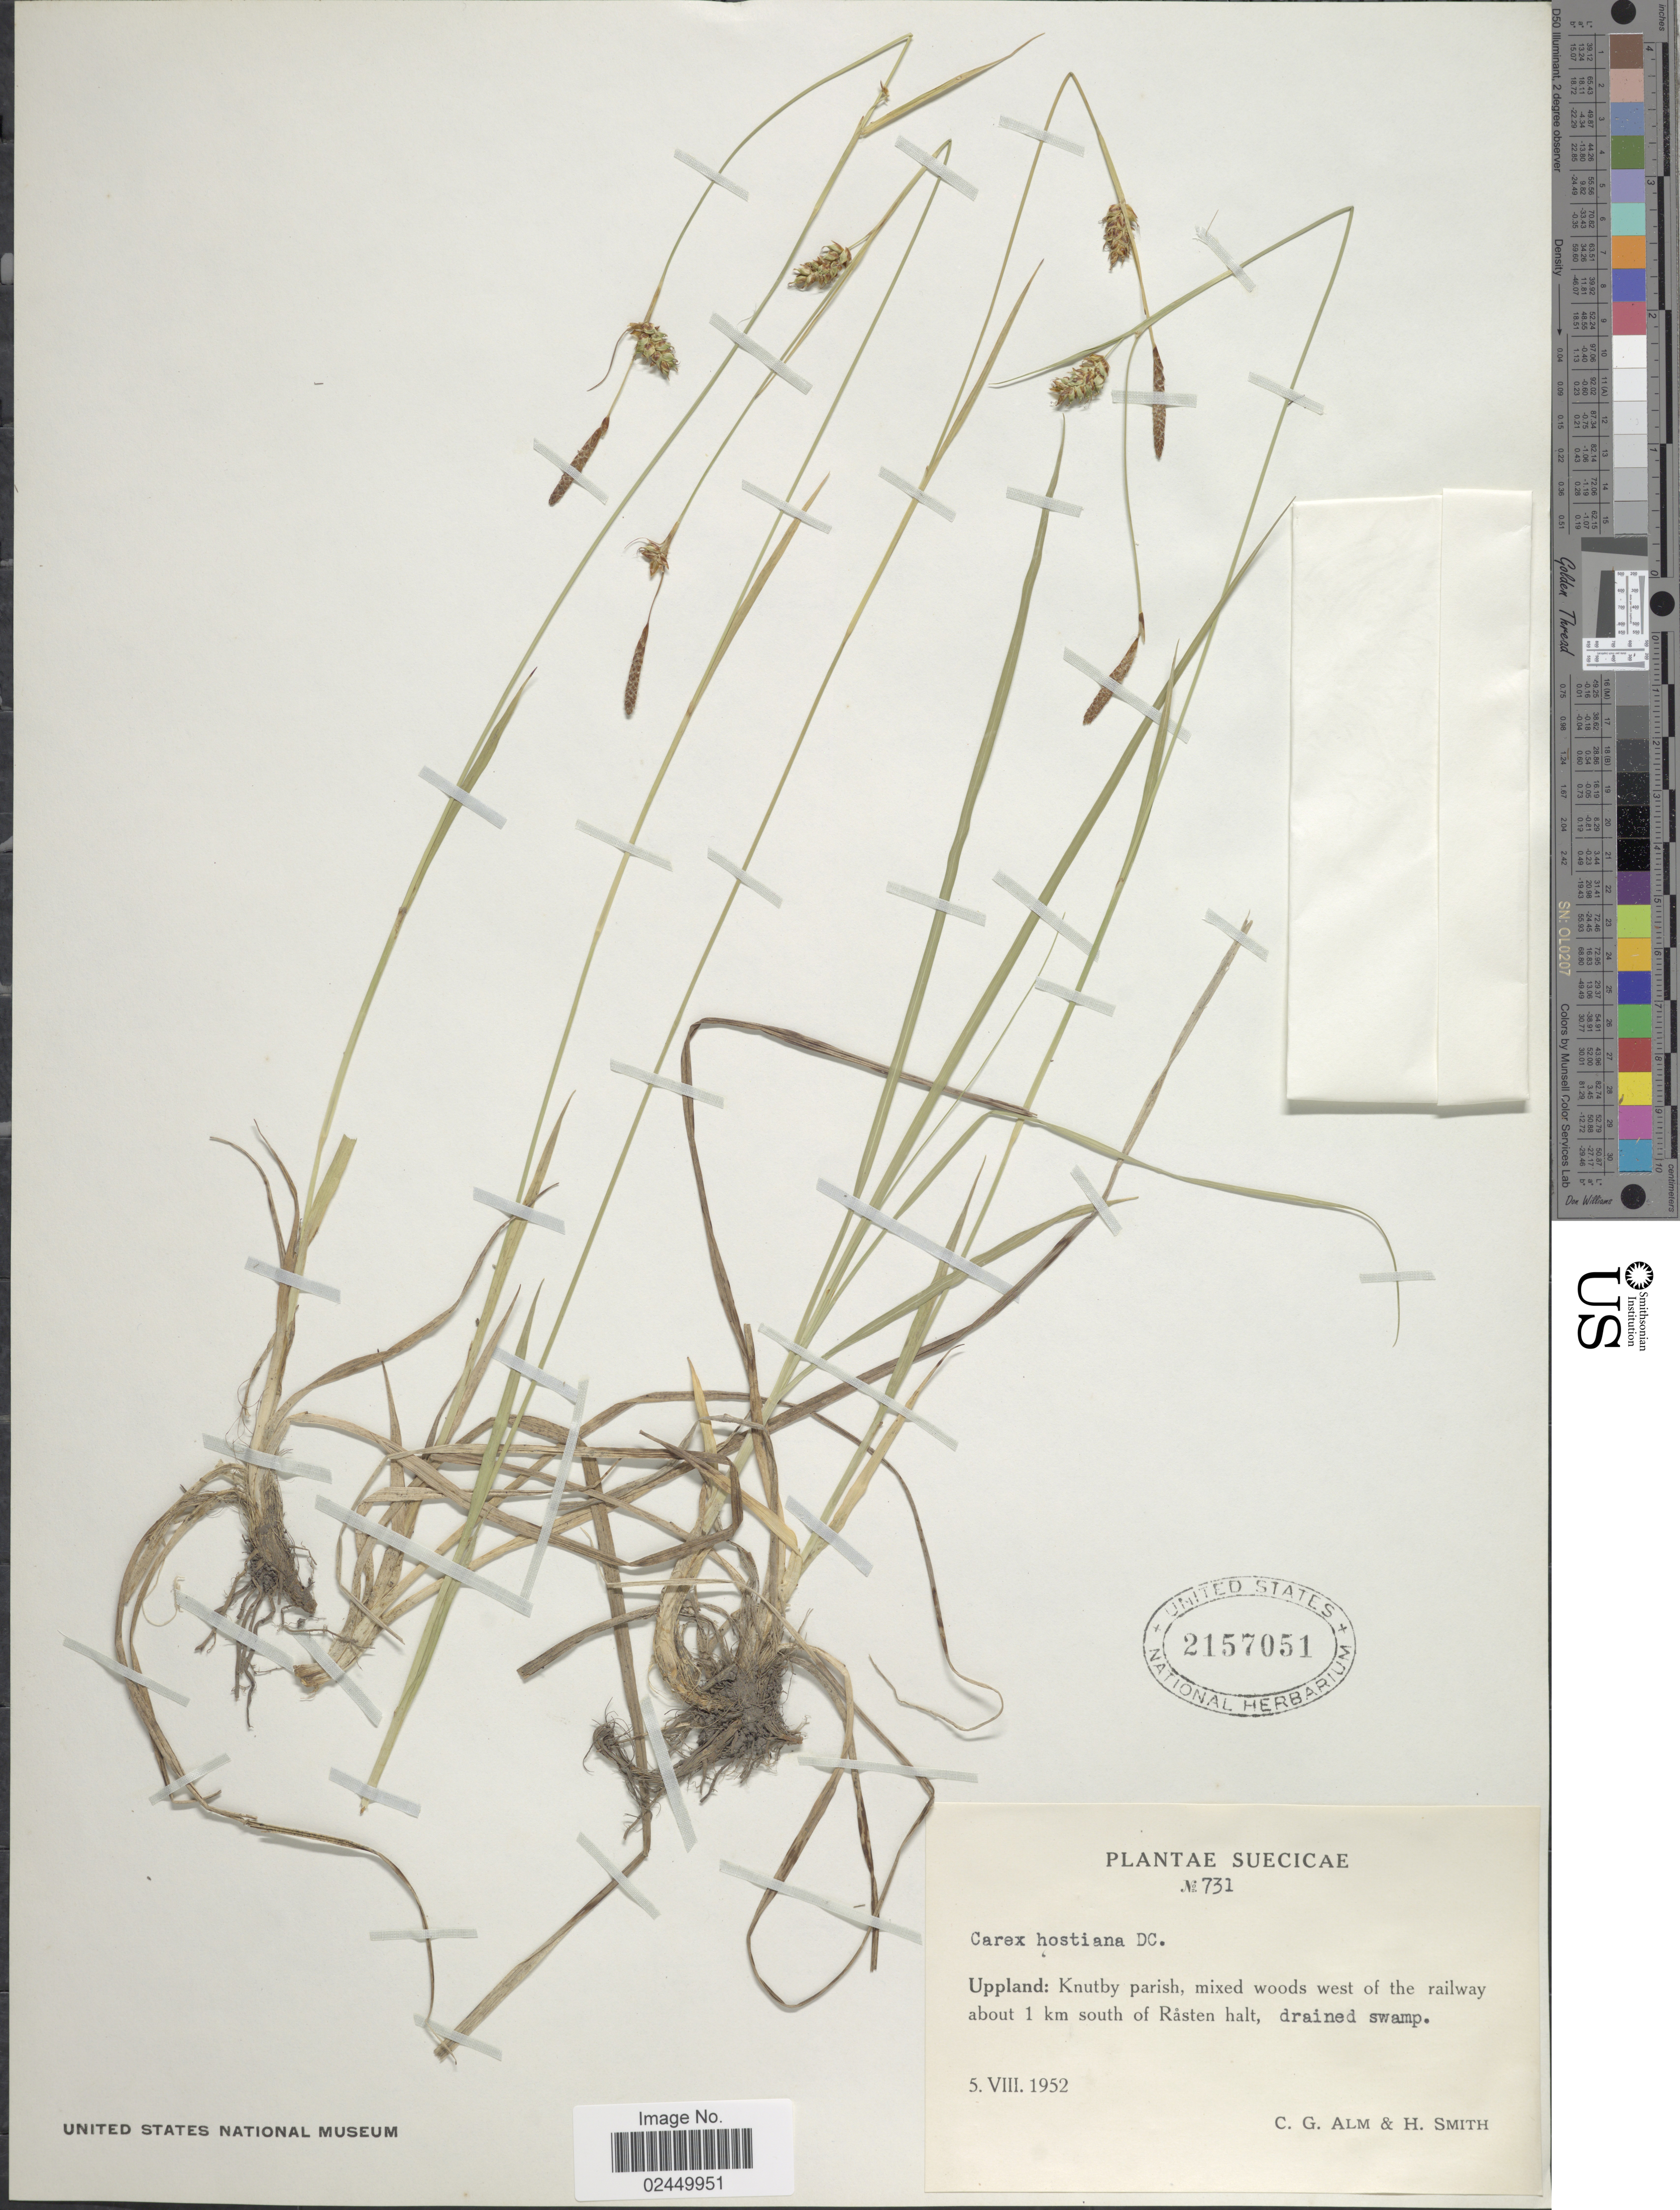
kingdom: Plantae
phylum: Tracheophyta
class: Liliopsida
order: Poales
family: Cyperaceae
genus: Carex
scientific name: Carex hostiana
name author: DC.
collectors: C. Alm & H. Smith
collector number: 731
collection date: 1952-08-05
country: Sweden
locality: Suecicae. Uppland: Knutby parish, mixed woods west of the railway about 1 km south of Rasten halt, drained swamp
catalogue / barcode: US 2157051